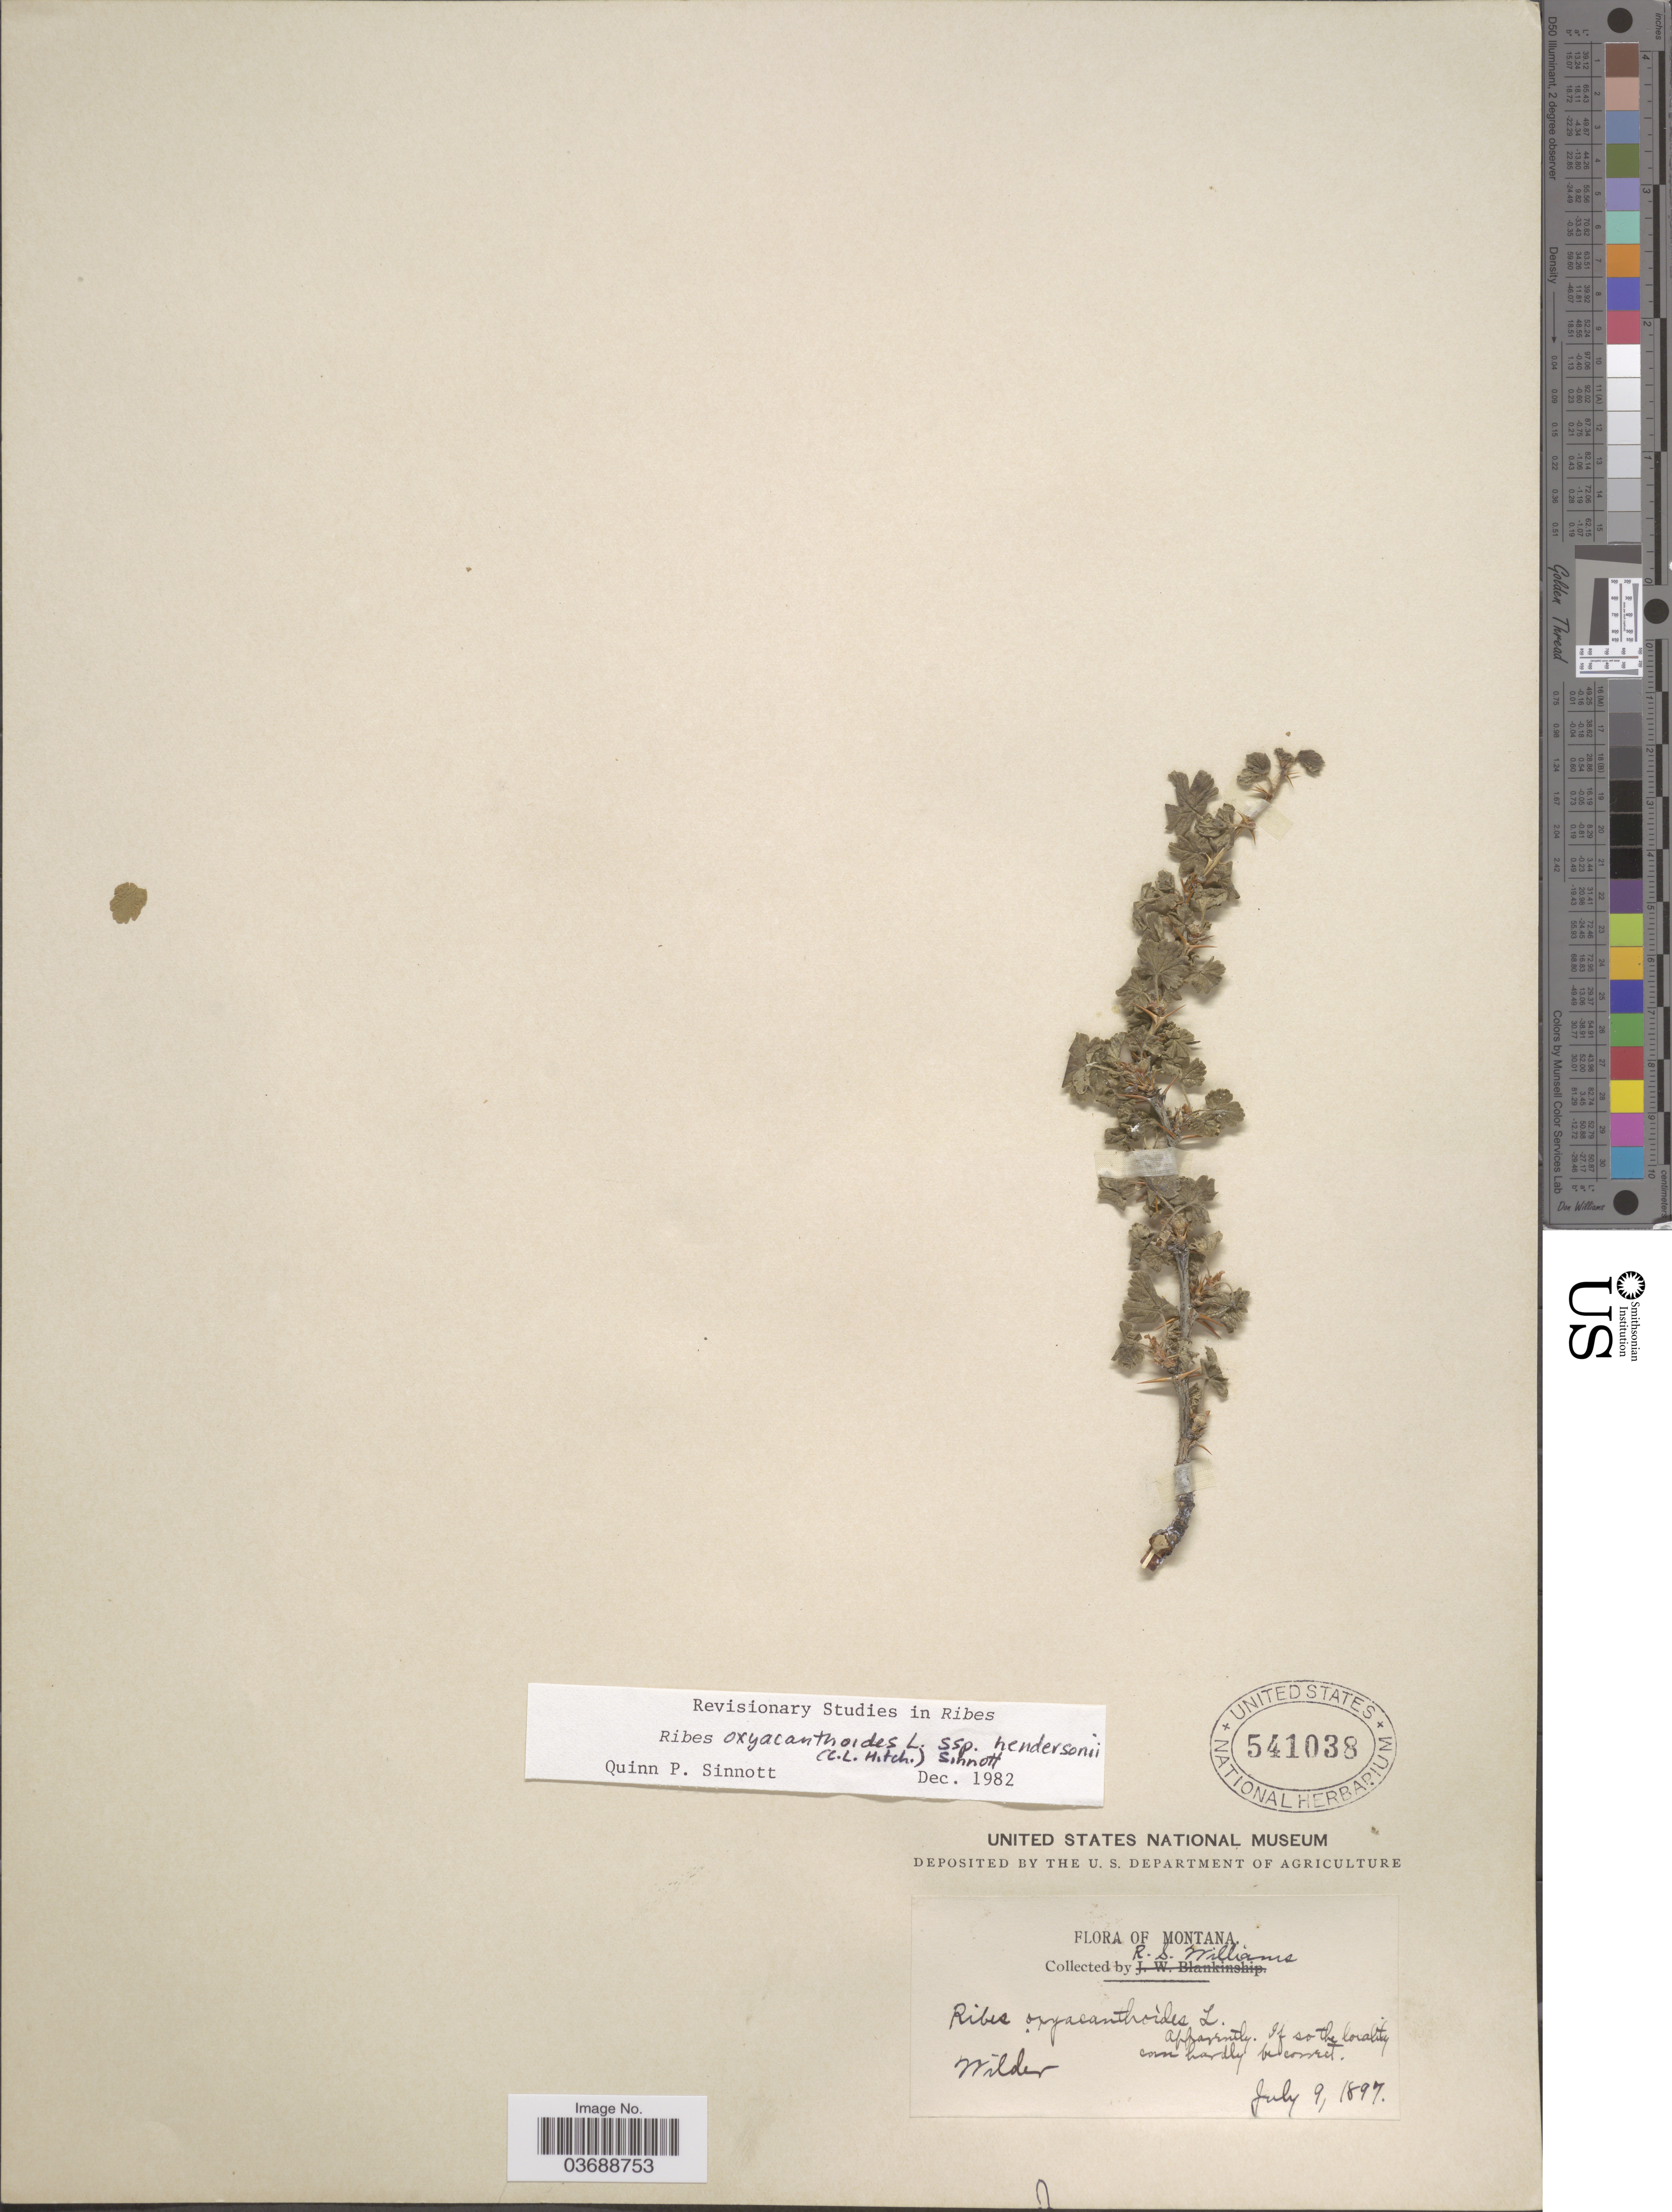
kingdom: Plantae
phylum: Tracheophyta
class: Magnoliopsida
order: Saxifragales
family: Grossulariaceae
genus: Ribes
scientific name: Ribes oxyacanthoides var. hendersonii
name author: (C.L. Hitchc.) P.K. Holmgren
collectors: R. S. Williams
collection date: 1897-07-09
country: United States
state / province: Montana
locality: Wilder.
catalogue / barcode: US 541038